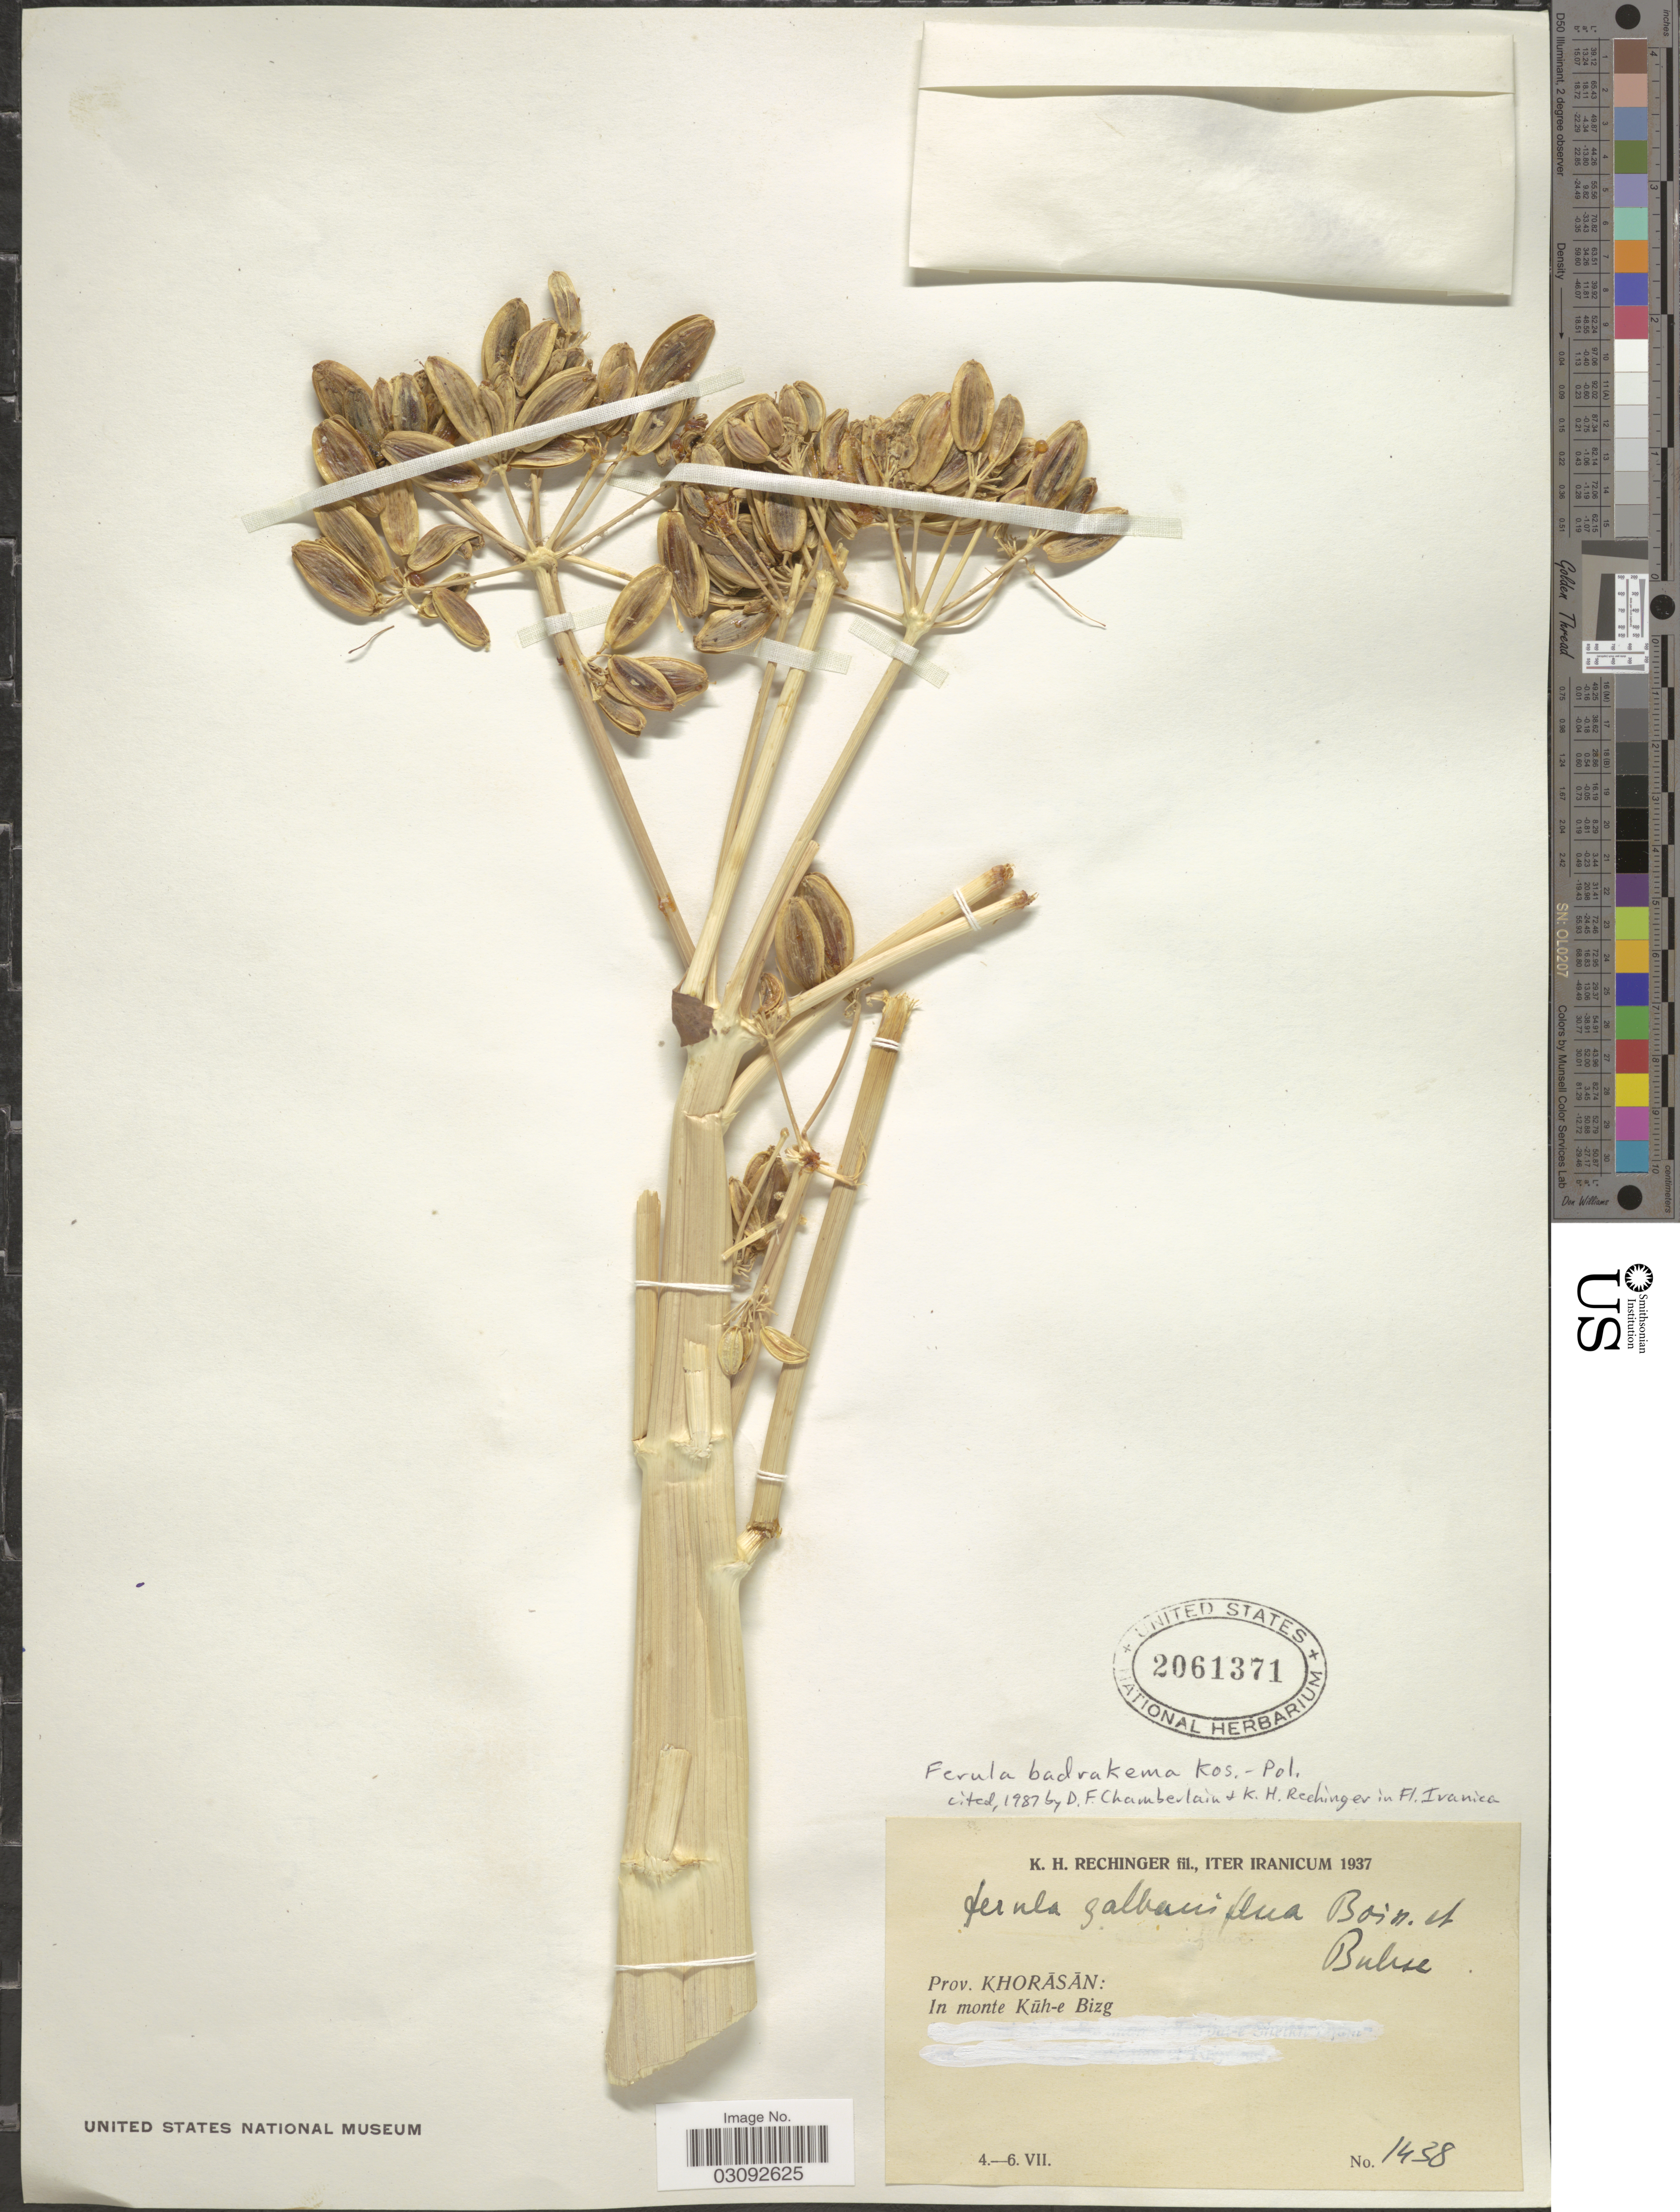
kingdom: Plantae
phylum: Tracheophyta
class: Magnoliopsida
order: Apiales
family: Apiaceae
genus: Ferula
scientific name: Ferula badrakema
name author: Koso-Pol.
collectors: K. H. Rechinger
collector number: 1438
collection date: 1937-07-04/1937-07-06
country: Iran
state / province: Khorasan [obsolete]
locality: In monte Küh-e Bizg.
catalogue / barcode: US 2061371